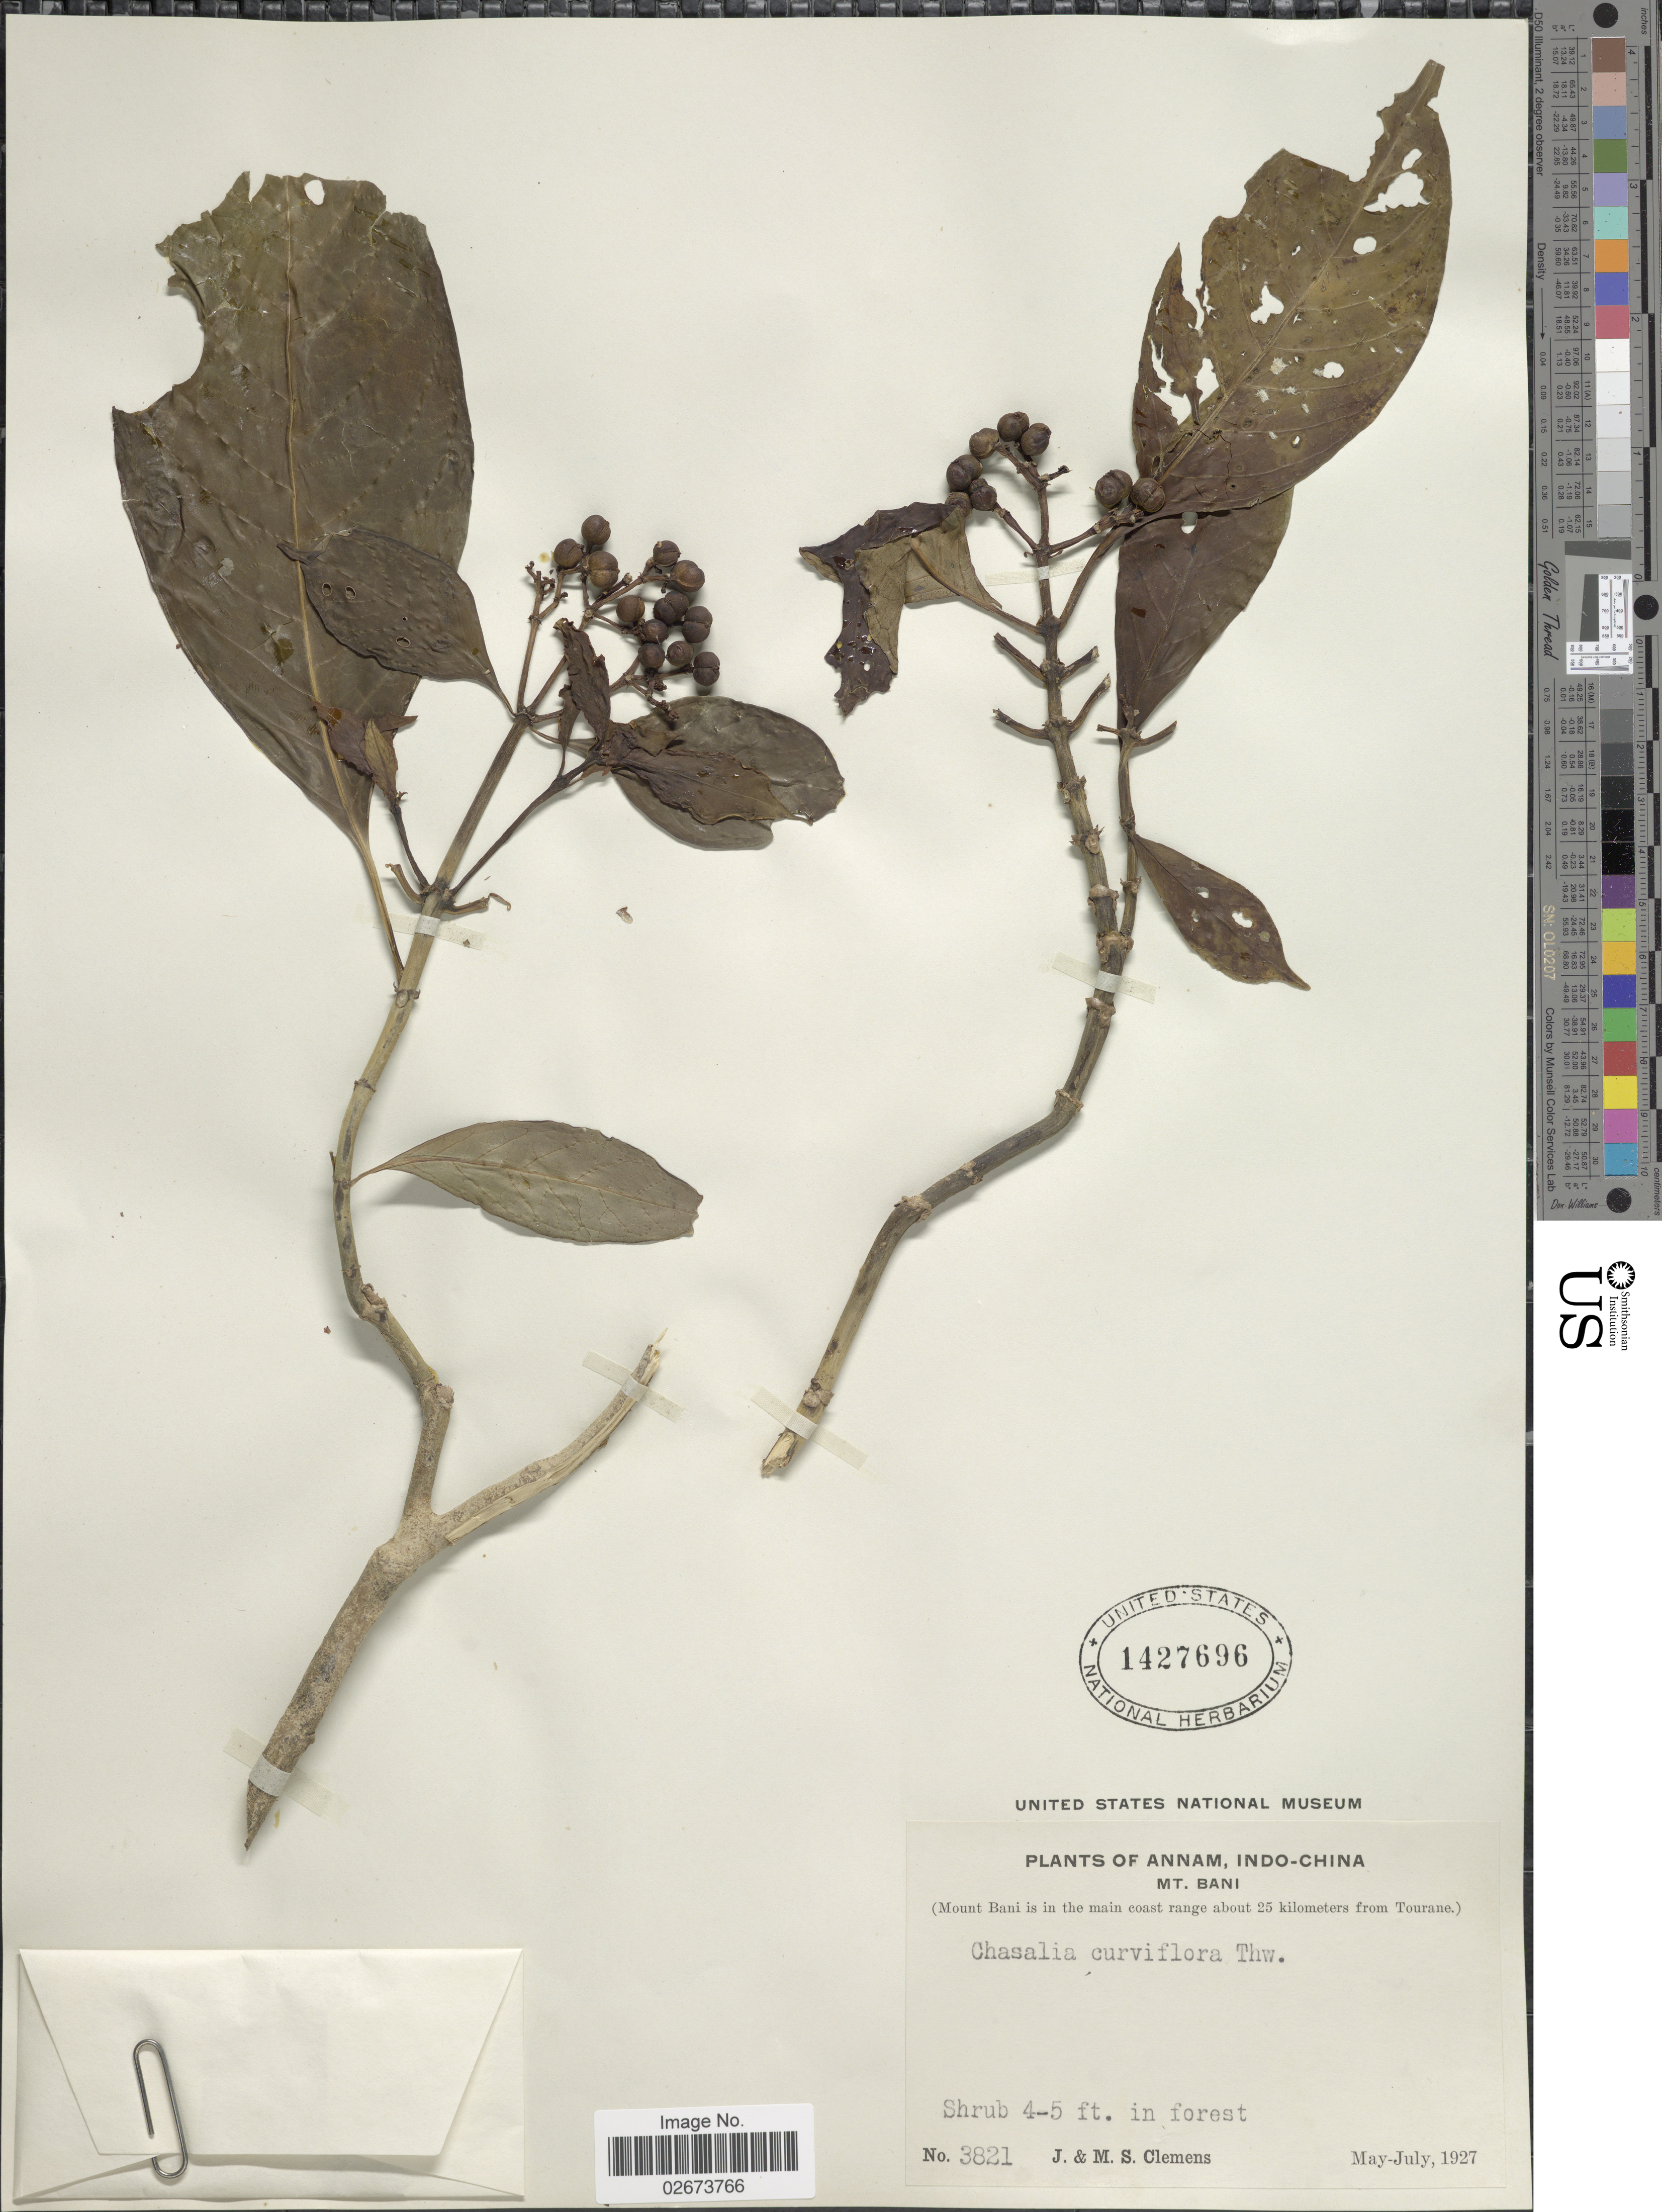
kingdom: Plantae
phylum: Tracheophyta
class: Magnoliopsida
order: Gentianales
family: Rubiaceae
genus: Chassalia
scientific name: Chassalia curviflora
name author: (Wall.) Thwaites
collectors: J. Clemens & M. S. Clemens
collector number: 3821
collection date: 1927-05/1927-07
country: Vietnam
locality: Annam, Indo-china Mt. Bani (Mount Bani is in the main coast range about 25 kilometers from Tourane).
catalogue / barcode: US 1427696